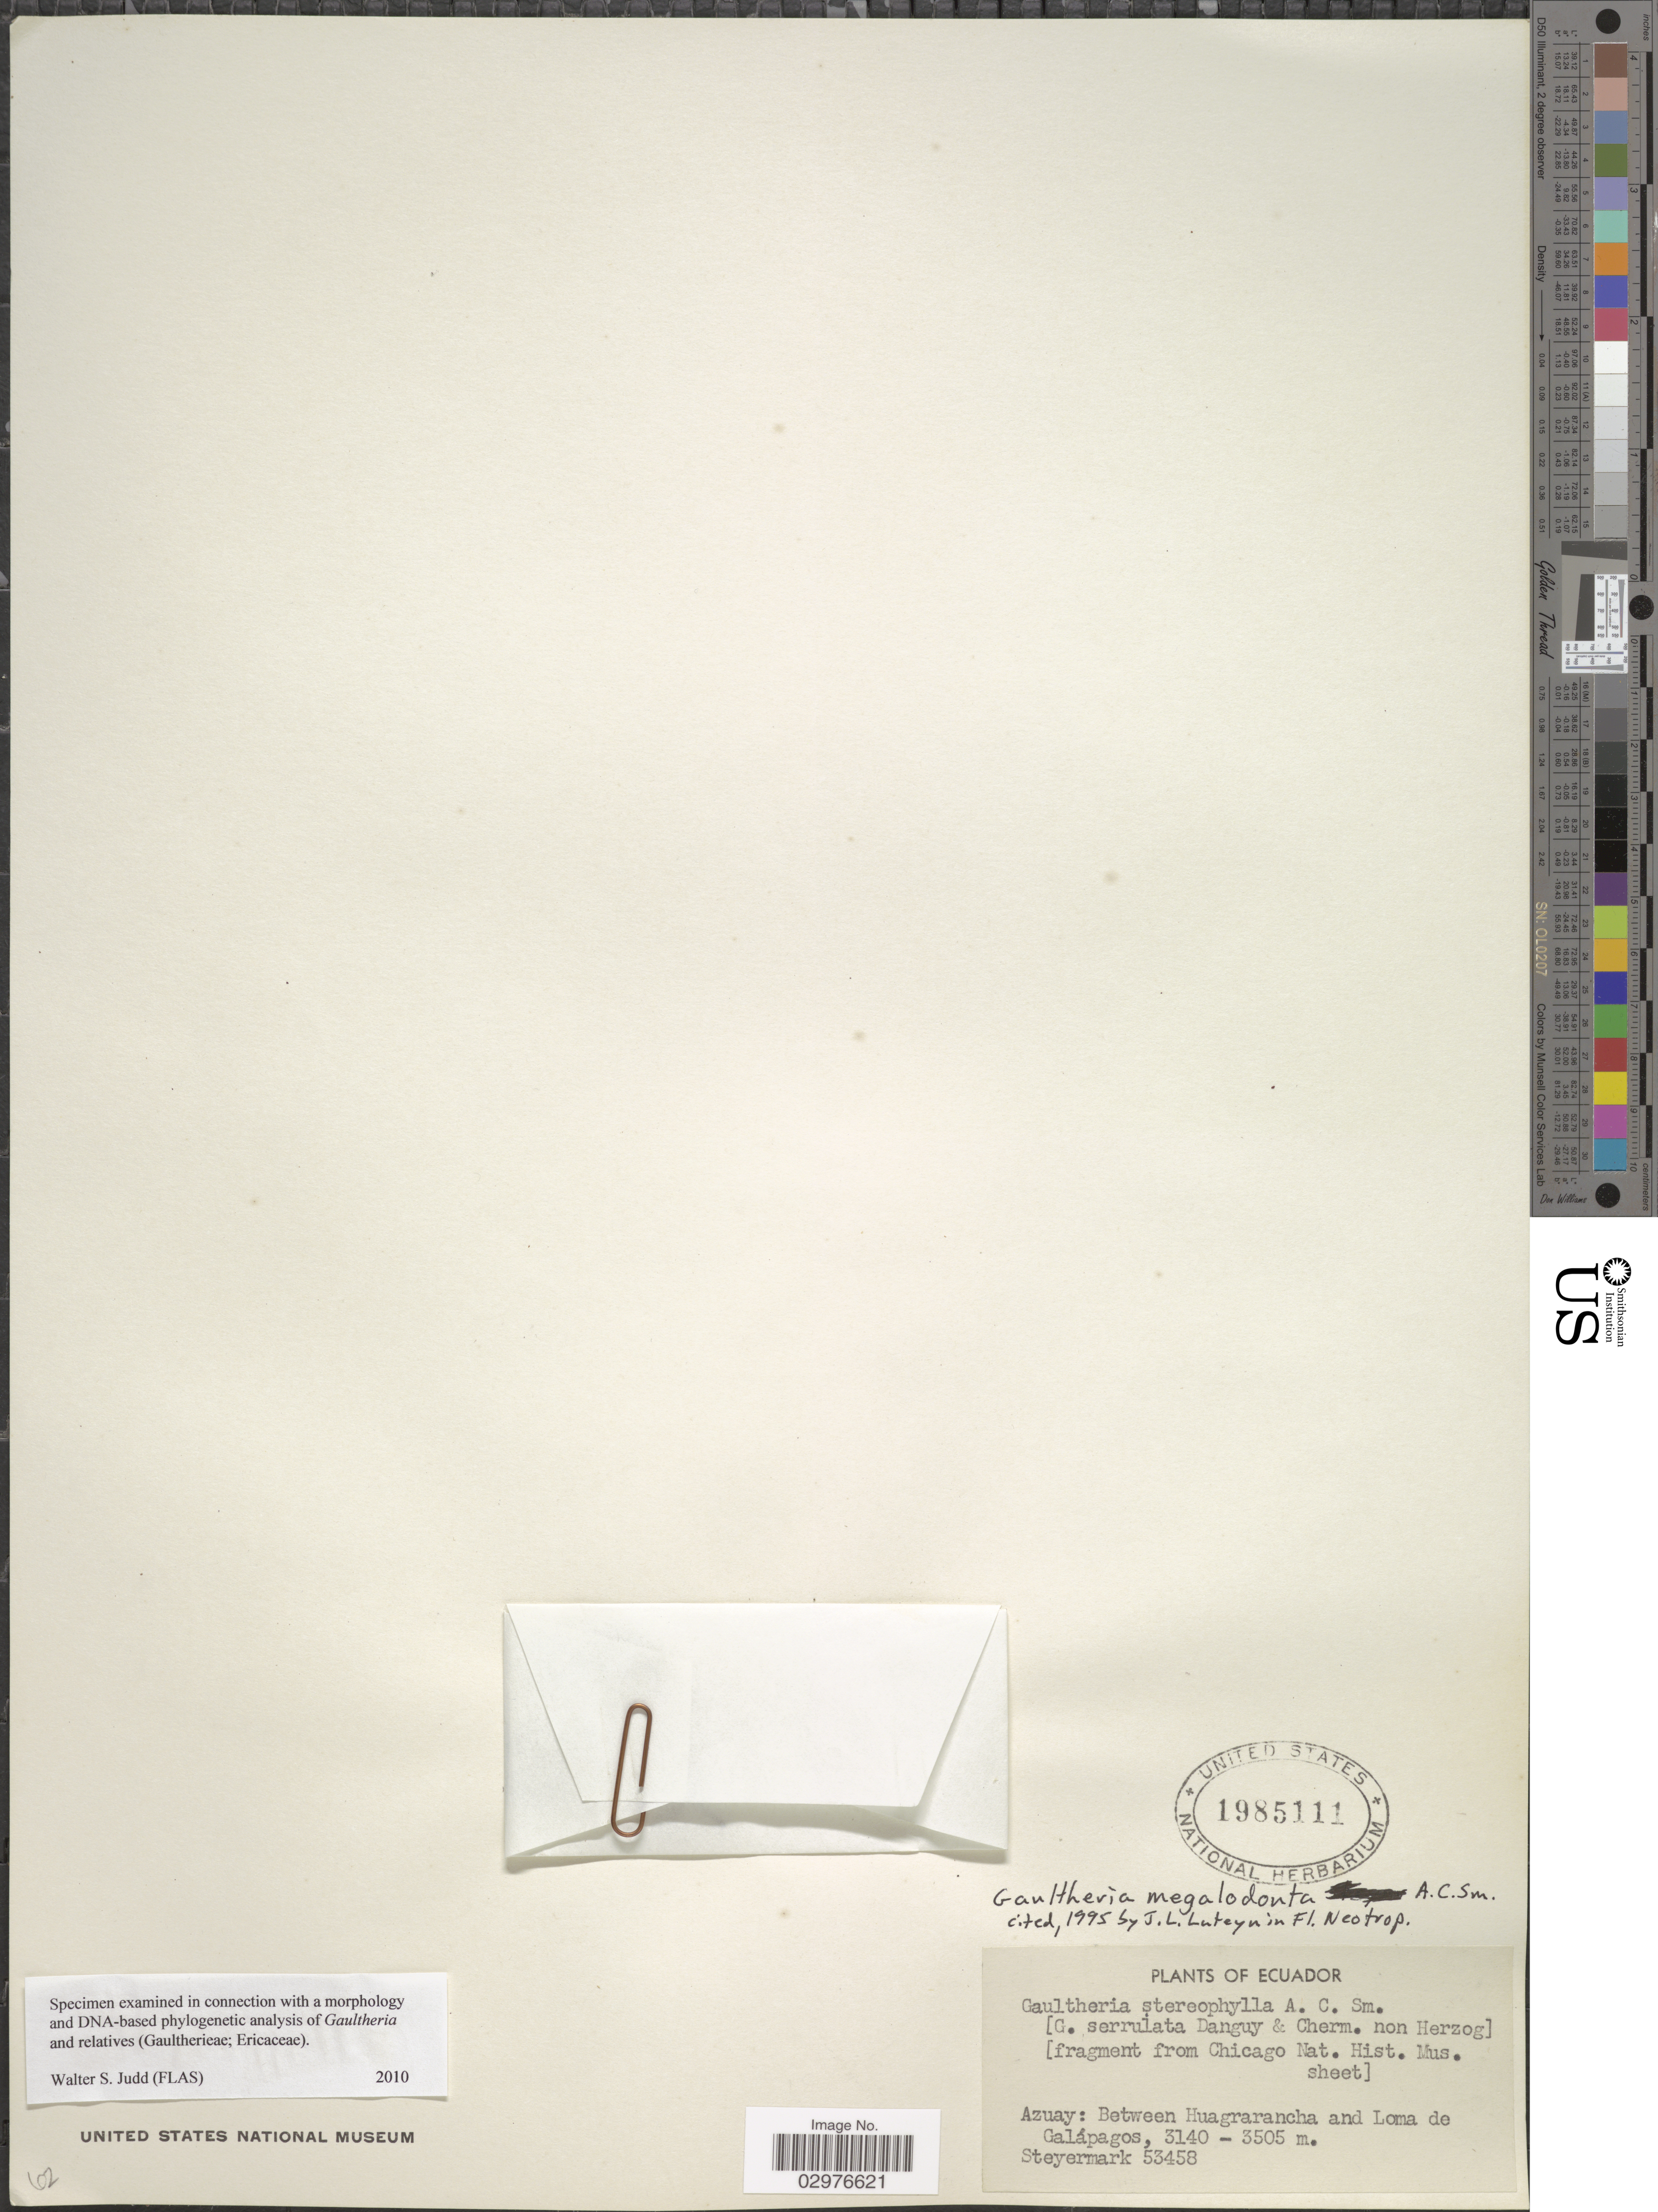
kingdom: Plantae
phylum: Tracheophyta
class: Magnoliopsida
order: Ericales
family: Ericaceae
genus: Gaultheria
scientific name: Gaultheria megalodonta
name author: A.C. Sm.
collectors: Steyermark, --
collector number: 53458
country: Ecuador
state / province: Azuay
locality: Between Huagrarancha and Loma de Galápagos.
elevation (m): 3140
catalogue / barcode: US 1985111